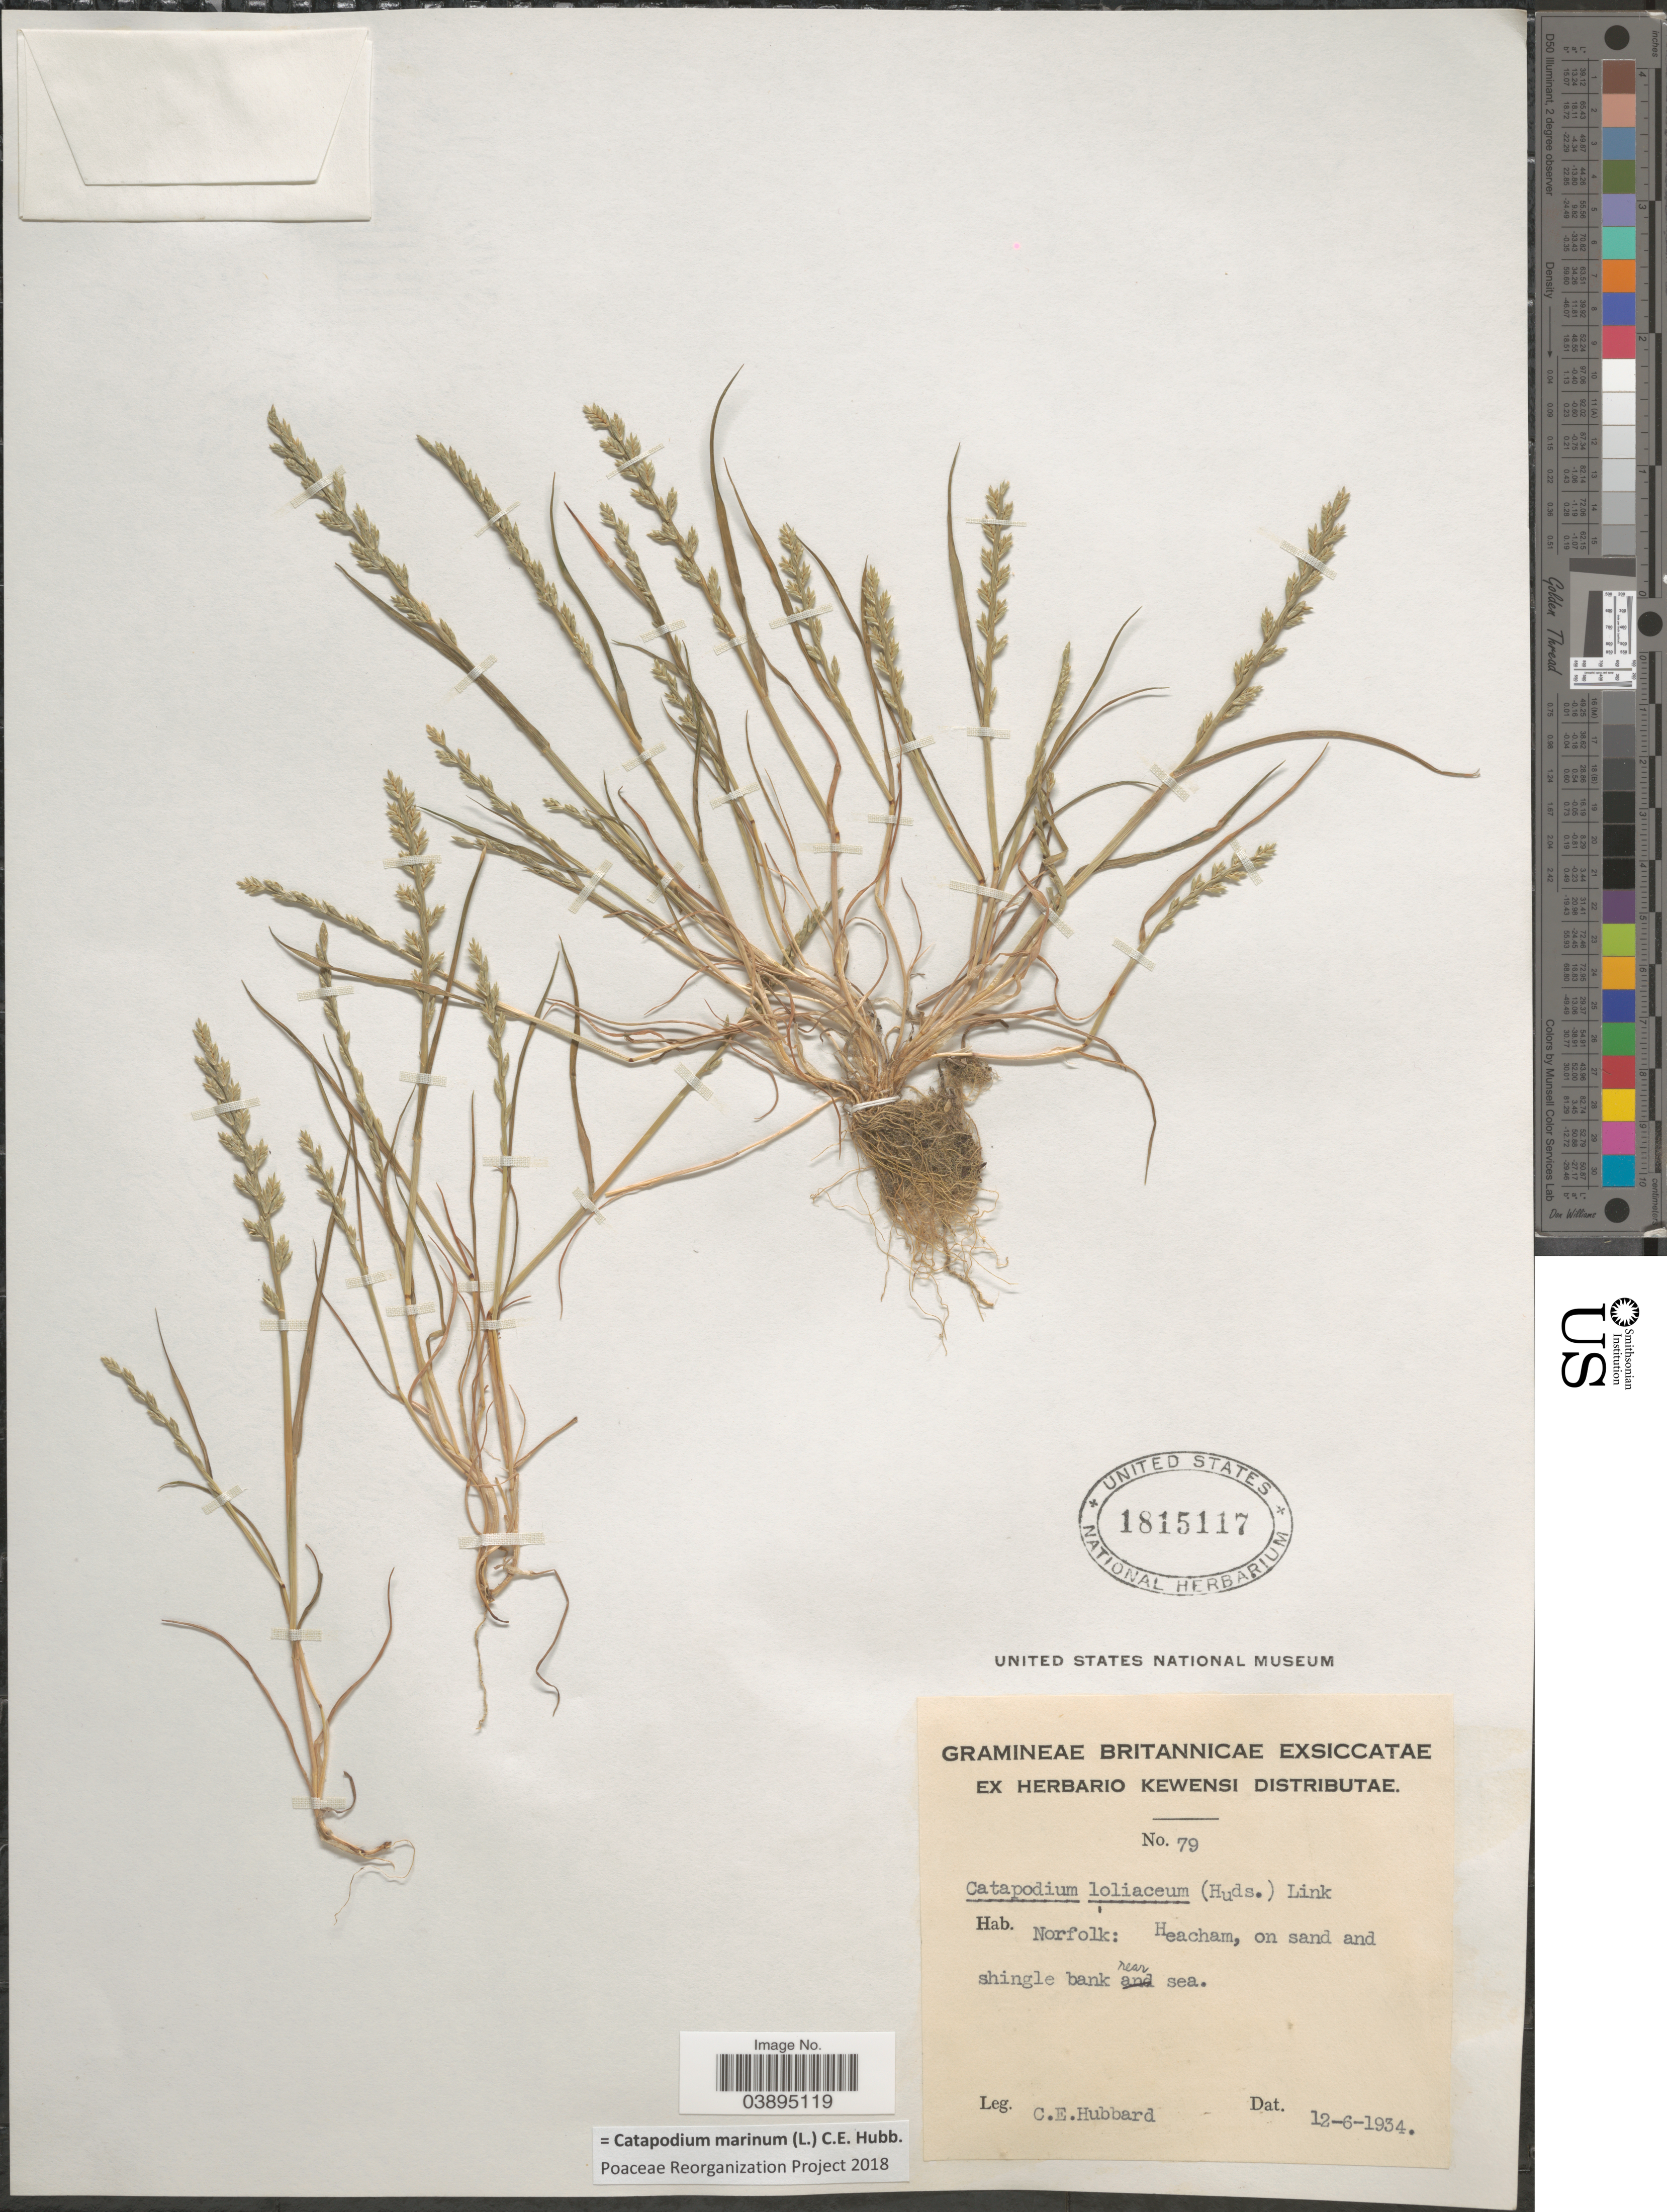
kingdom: Plantae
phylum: Tracheophyta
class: Liliopsida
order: Poales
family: Poaceae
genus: Catapodium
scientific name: Catapodium marinum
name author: (L.) C.E. Hubb.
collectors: C. E. Hubbard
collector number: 79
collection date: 1934-06-12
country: United Kingdom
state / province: England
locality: Norfolk: Heacham, on sand and shingle bank near sea.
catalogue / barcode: US 1815117